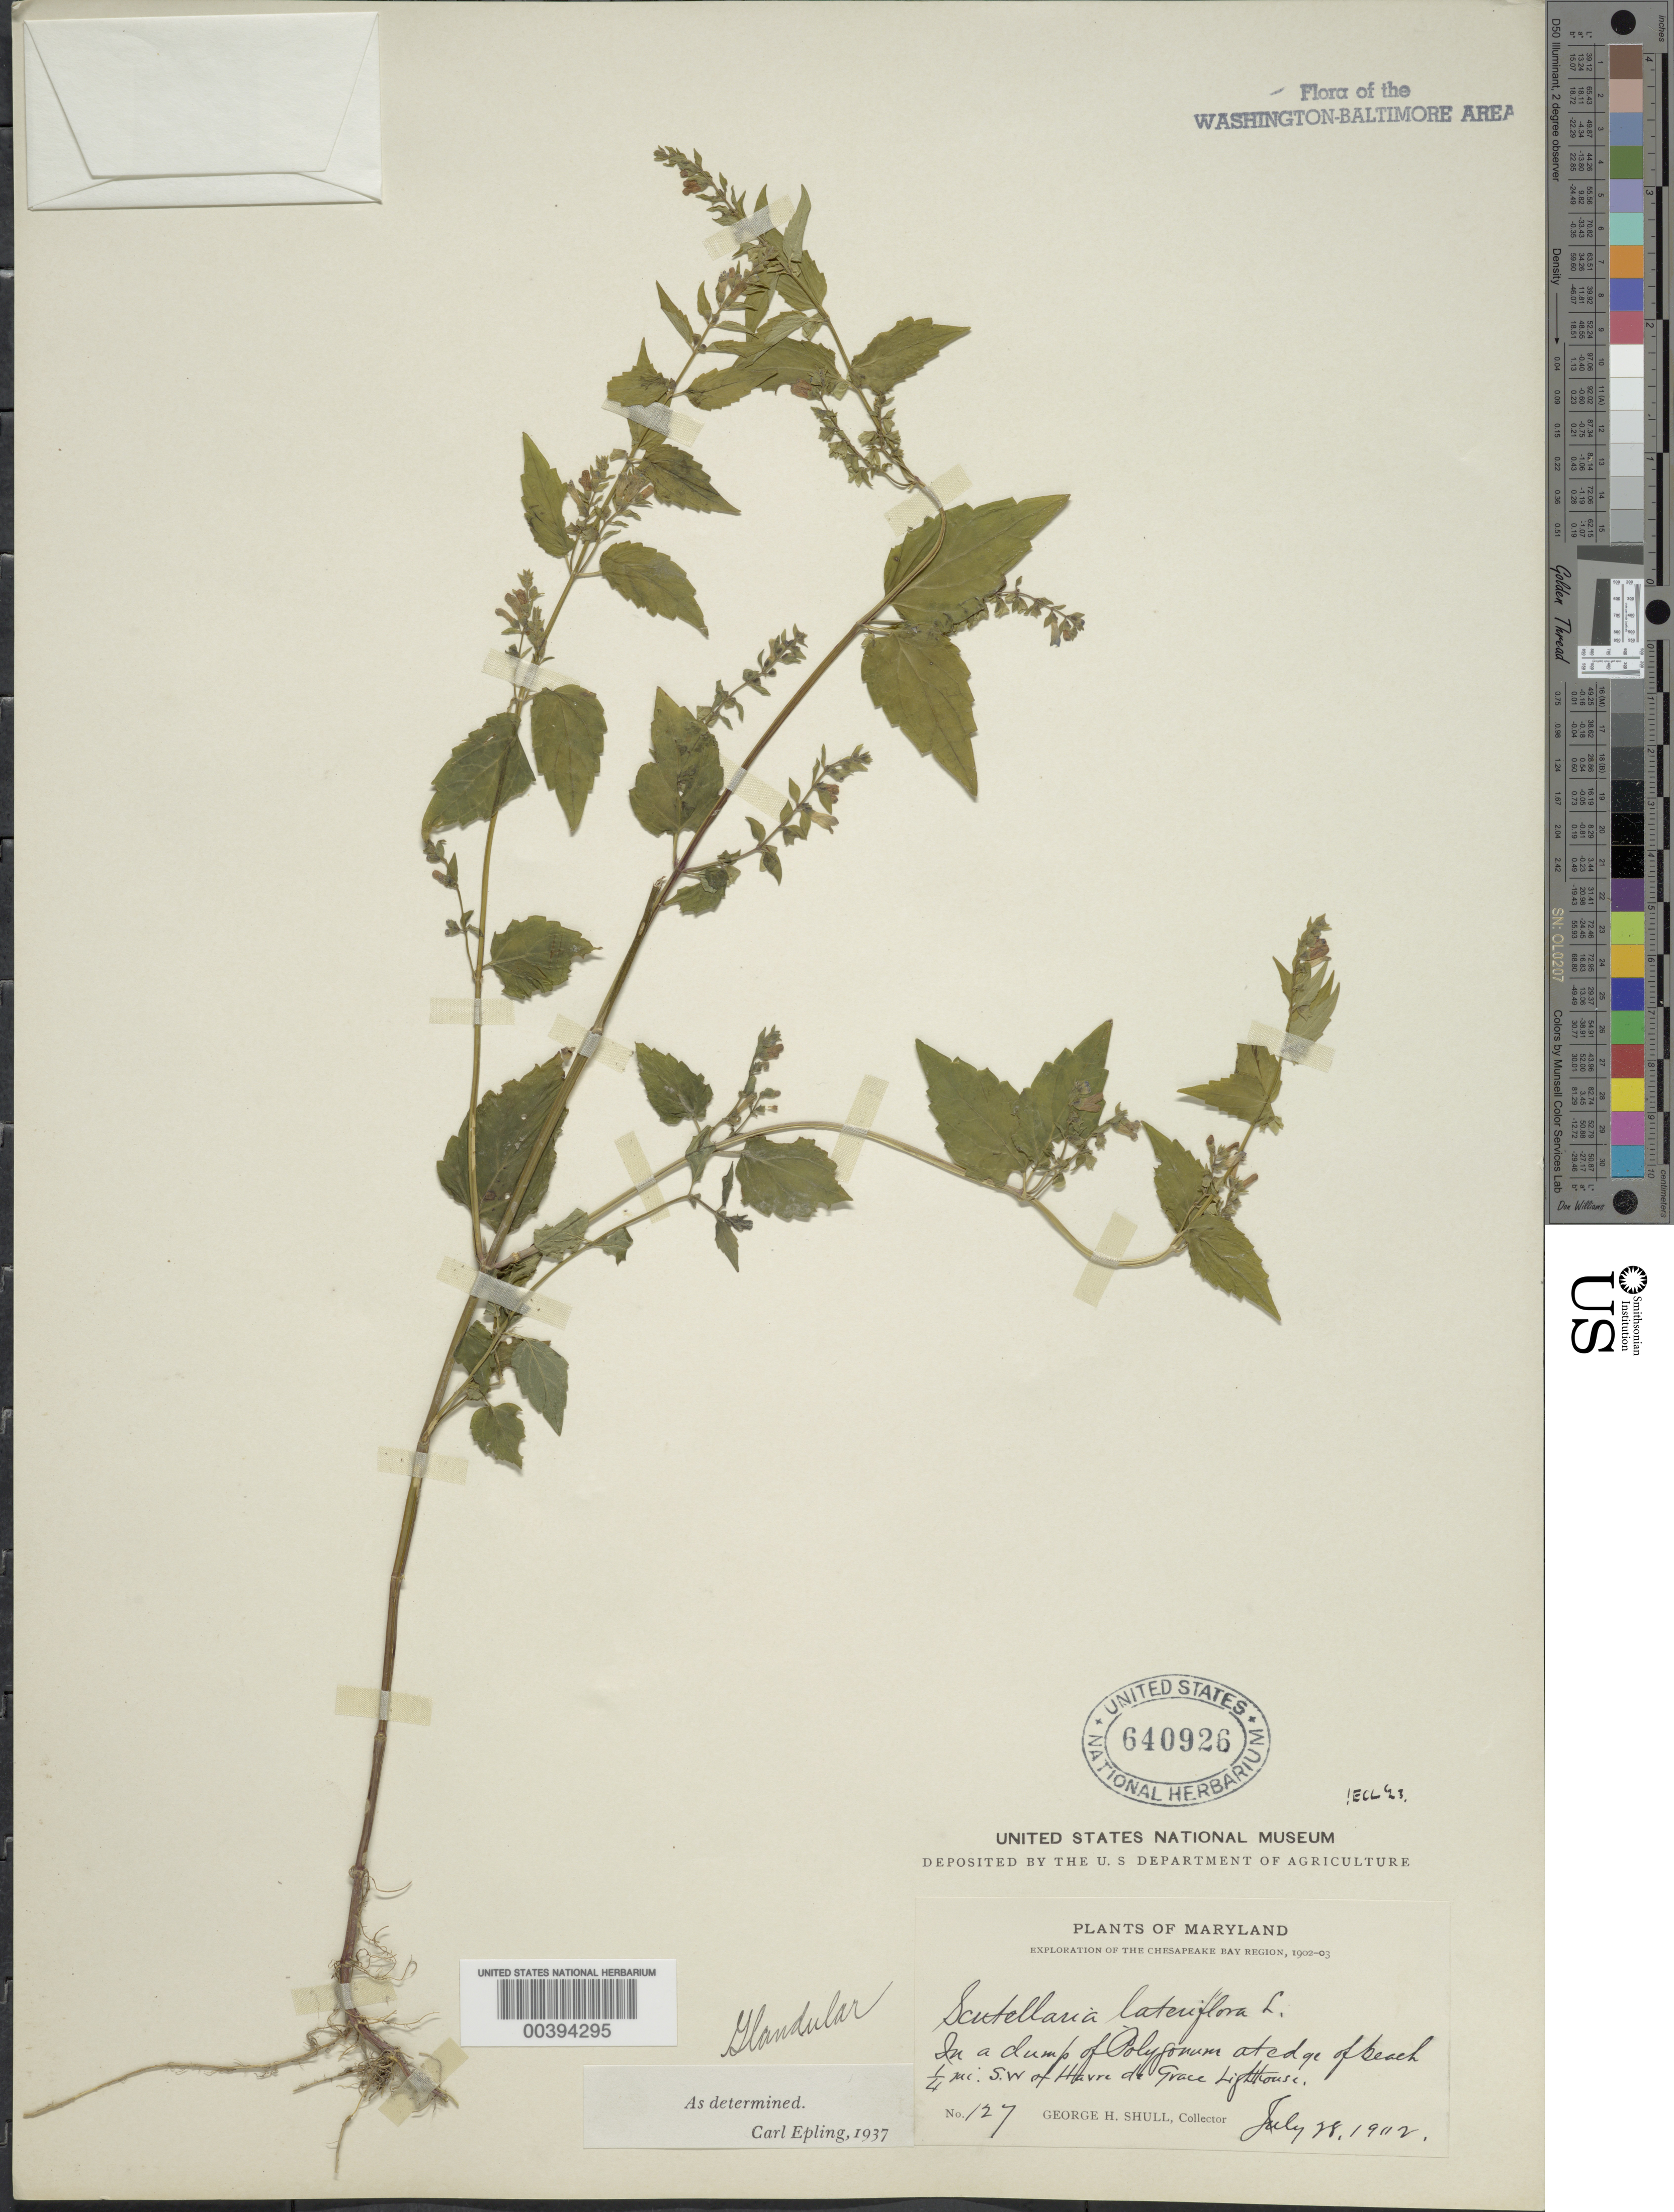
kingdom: Plantae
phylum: Tracheophyta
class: Magnoliopsida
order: Lamiales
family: Lamiaceae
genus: Scutellaria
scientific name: Scutellaria lateriflora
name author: L.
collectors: G. H. Shull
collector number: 127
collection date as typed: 28 Jul 1902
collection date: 1902-07-28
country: United States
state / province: Maryland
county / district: Harford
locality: Southwest of Havre De Grace Lighthouse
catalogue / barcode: US 640926